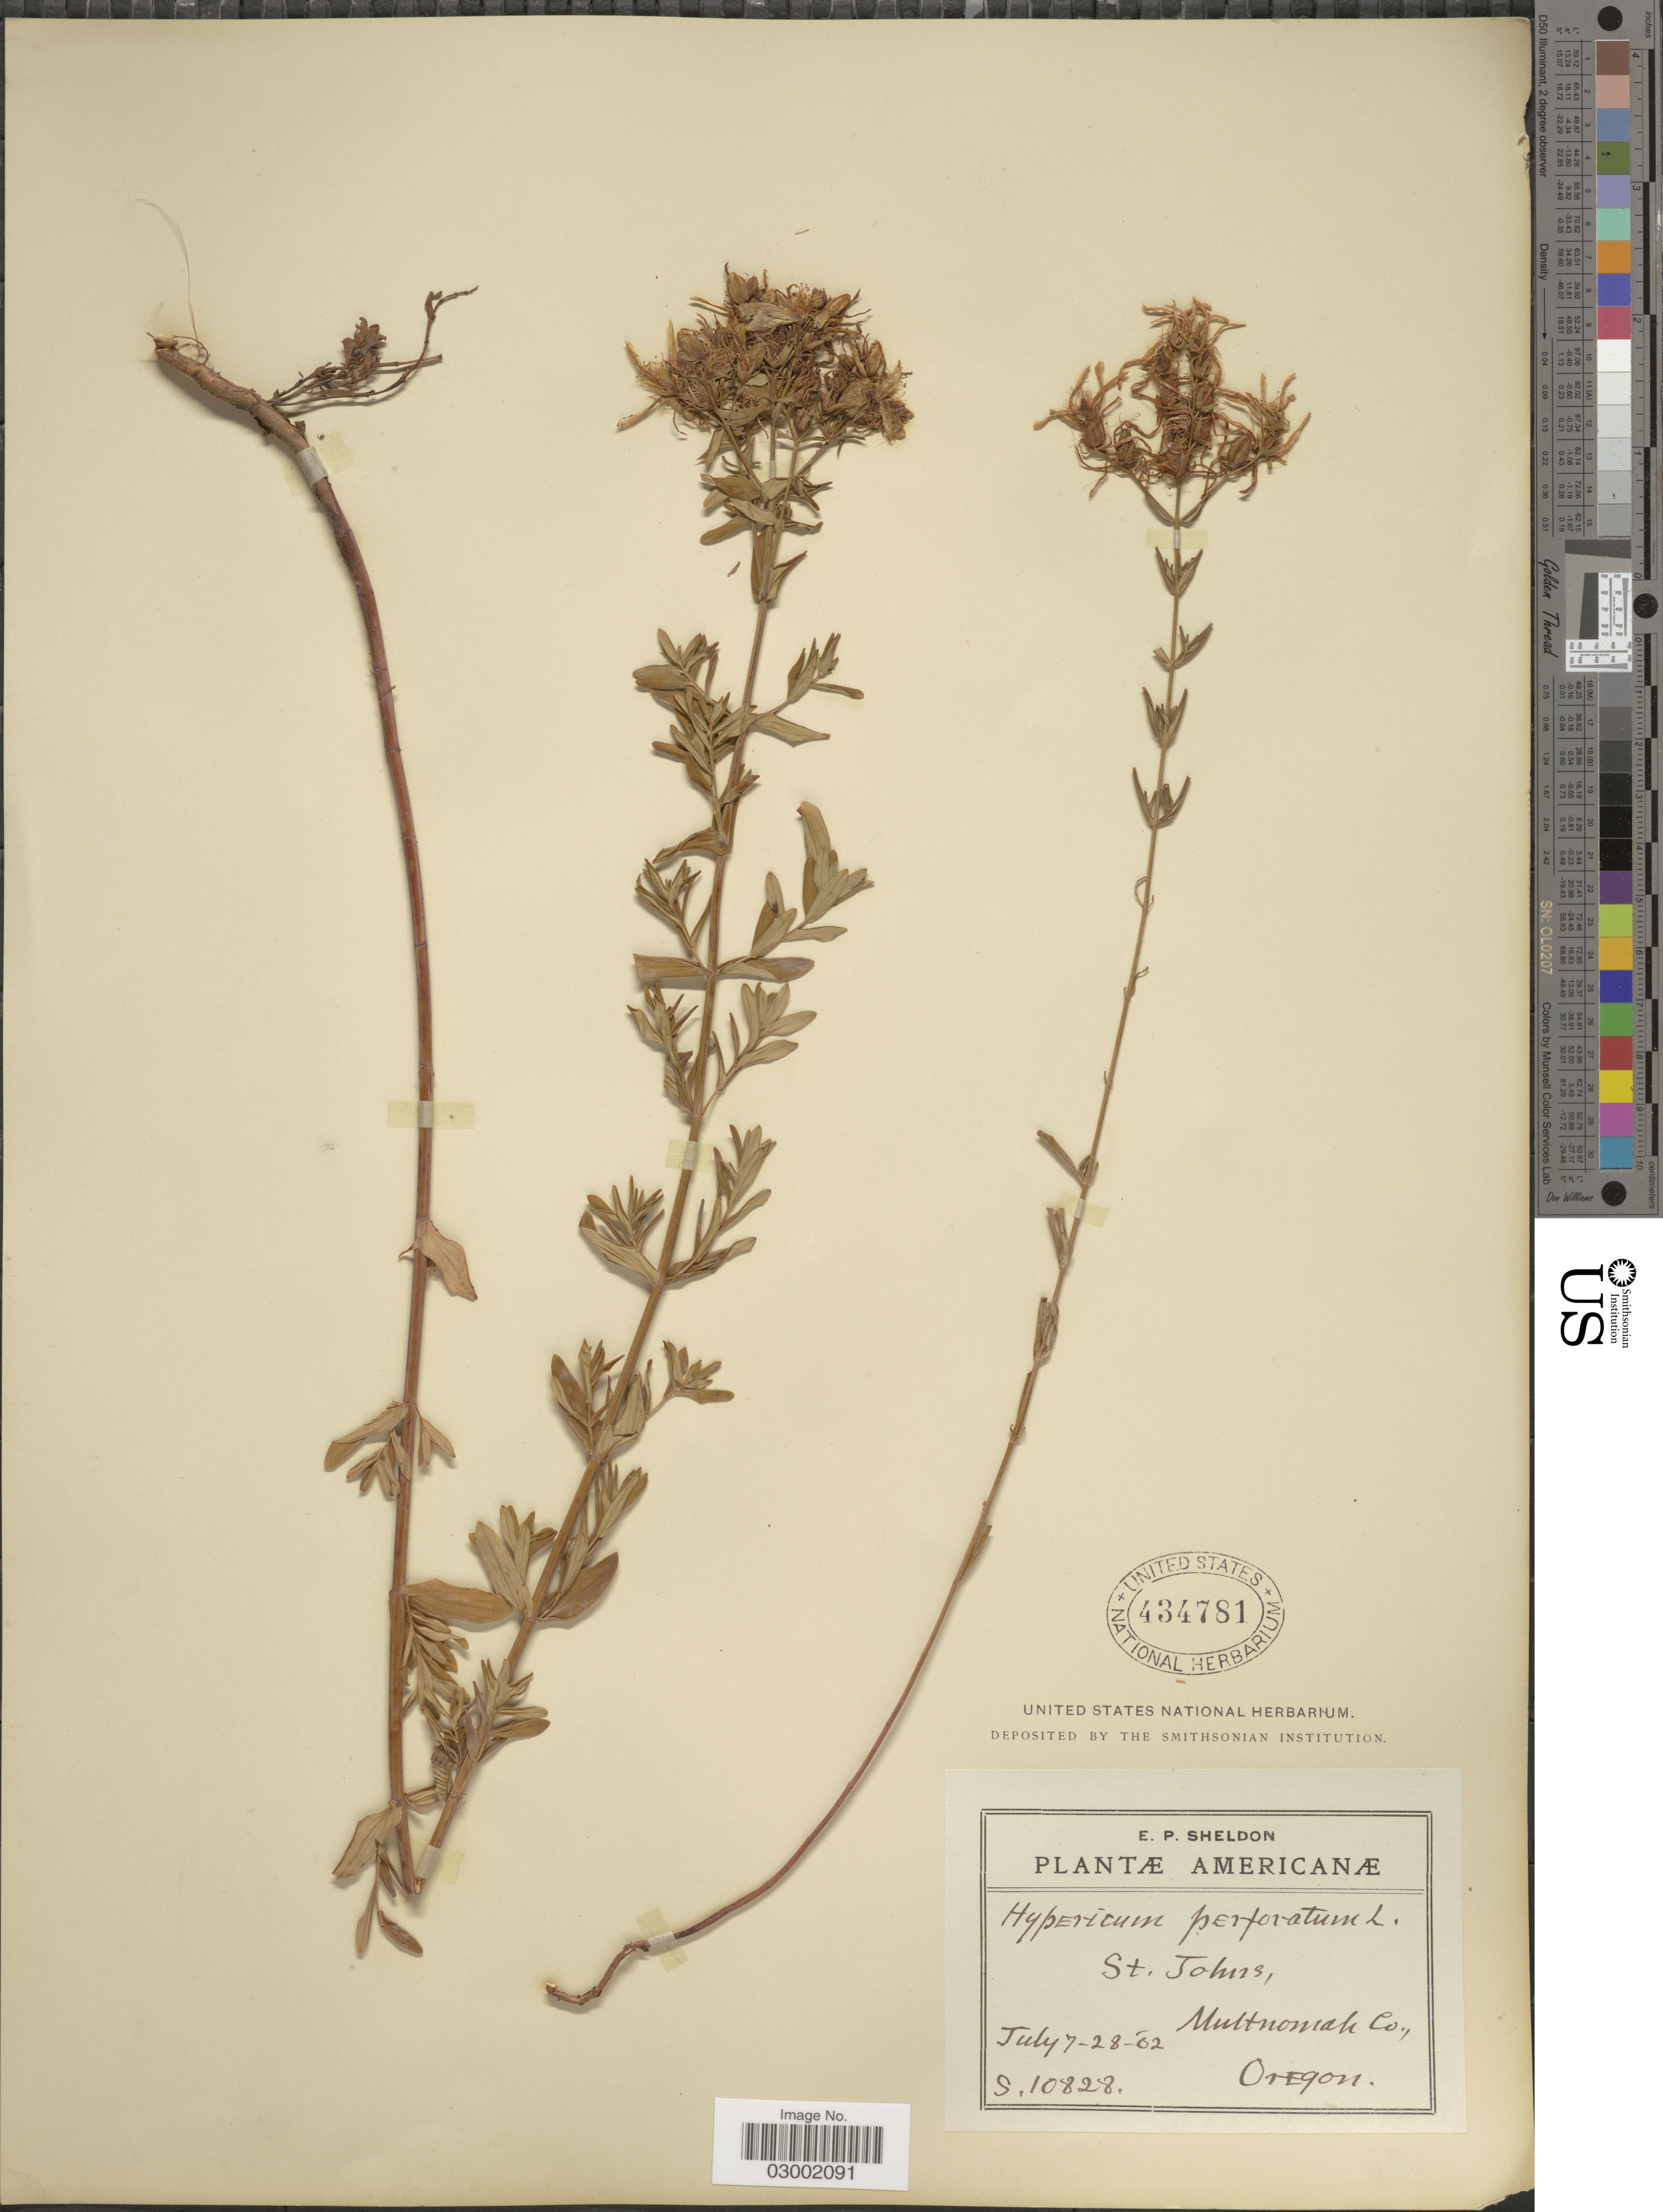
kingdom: Plantae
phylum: Tracheophyta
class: Magnoliopsida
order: Malpighiales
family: Hypericaceae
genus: Hypericum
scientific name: Hypericum perforatum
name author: L.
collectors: E. P. Sheldon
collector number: S10828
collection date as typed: Transcribed d/m/y: 28/7/2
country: United States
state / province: Oregon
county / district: Multnomah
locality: St. Johns, Multnomah Co., Oregon.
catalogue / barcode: US 434781